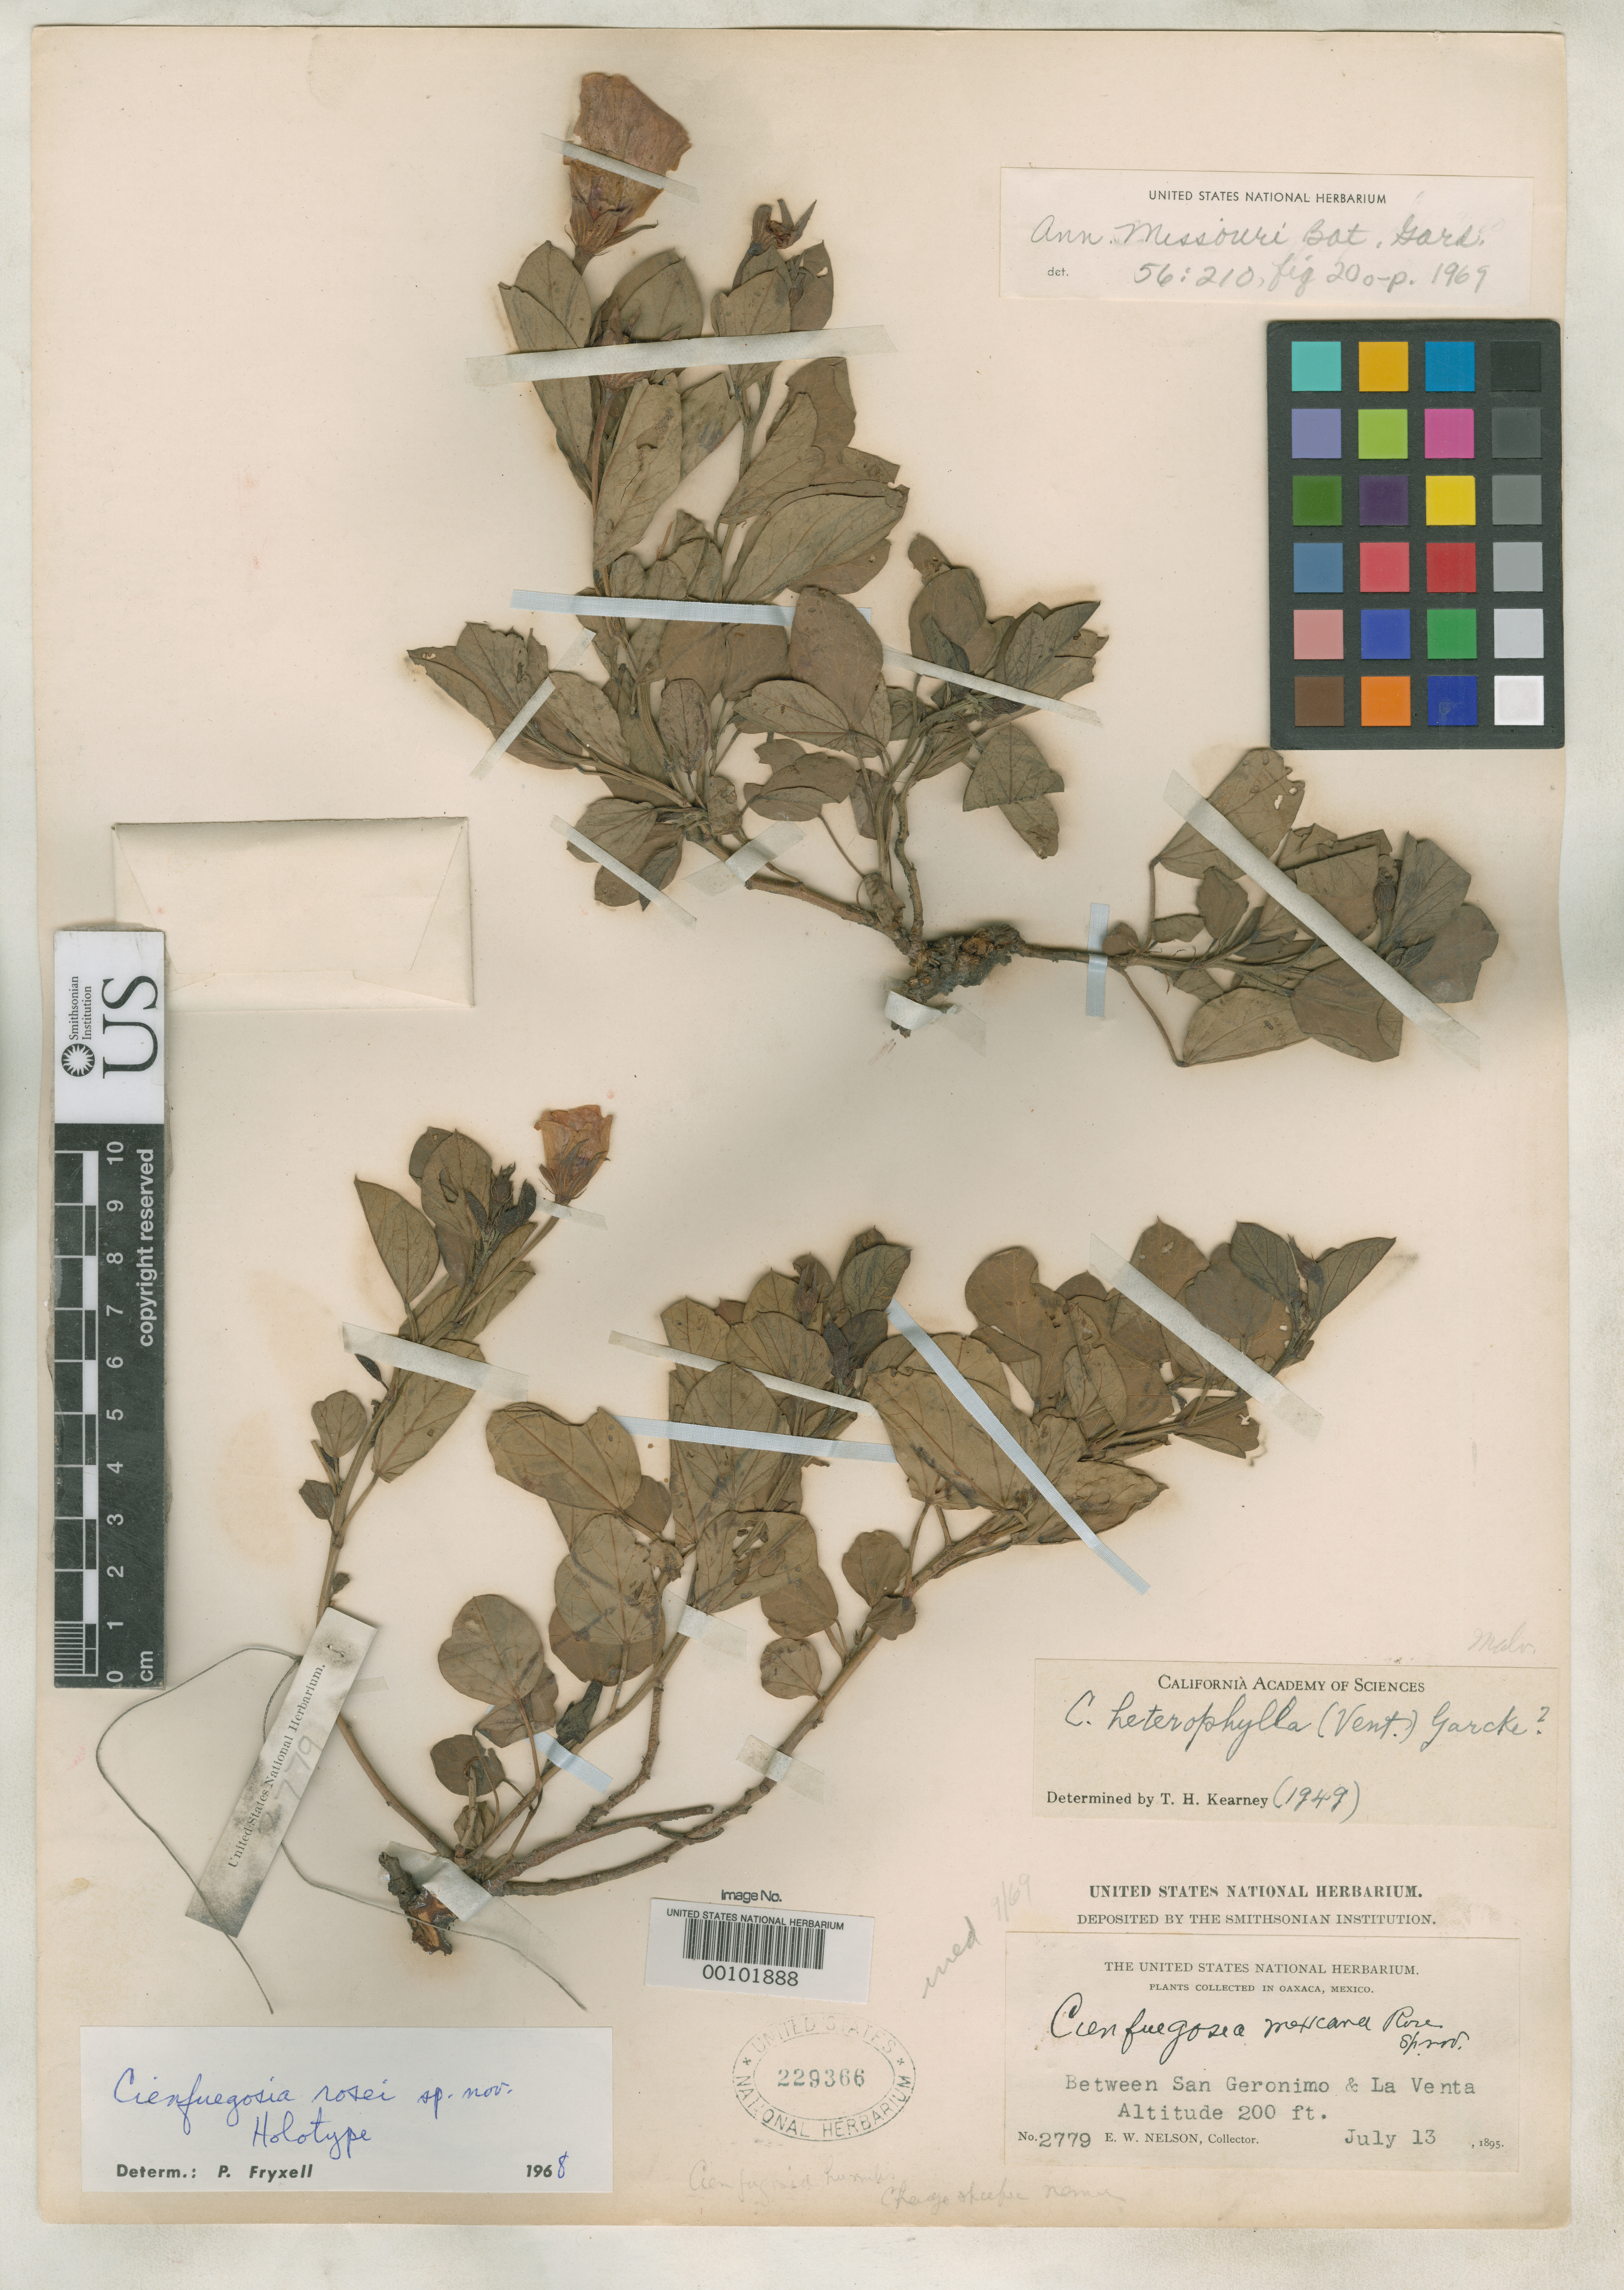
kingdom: Plantae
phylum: Tracheophyta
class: Magnoliopsida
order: Malvales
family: Malvaceae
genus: Cienfuegosia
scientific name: Cienfuegosia rosei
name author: Fryxell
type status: Holotype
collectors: E. W. Nelson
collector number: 2779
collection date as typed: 13 Jul 1895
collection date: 1895-07-13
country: Mexico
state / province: Oaxaca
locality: Between San Germino and La Venta.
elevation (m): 61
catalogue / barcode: US 229366